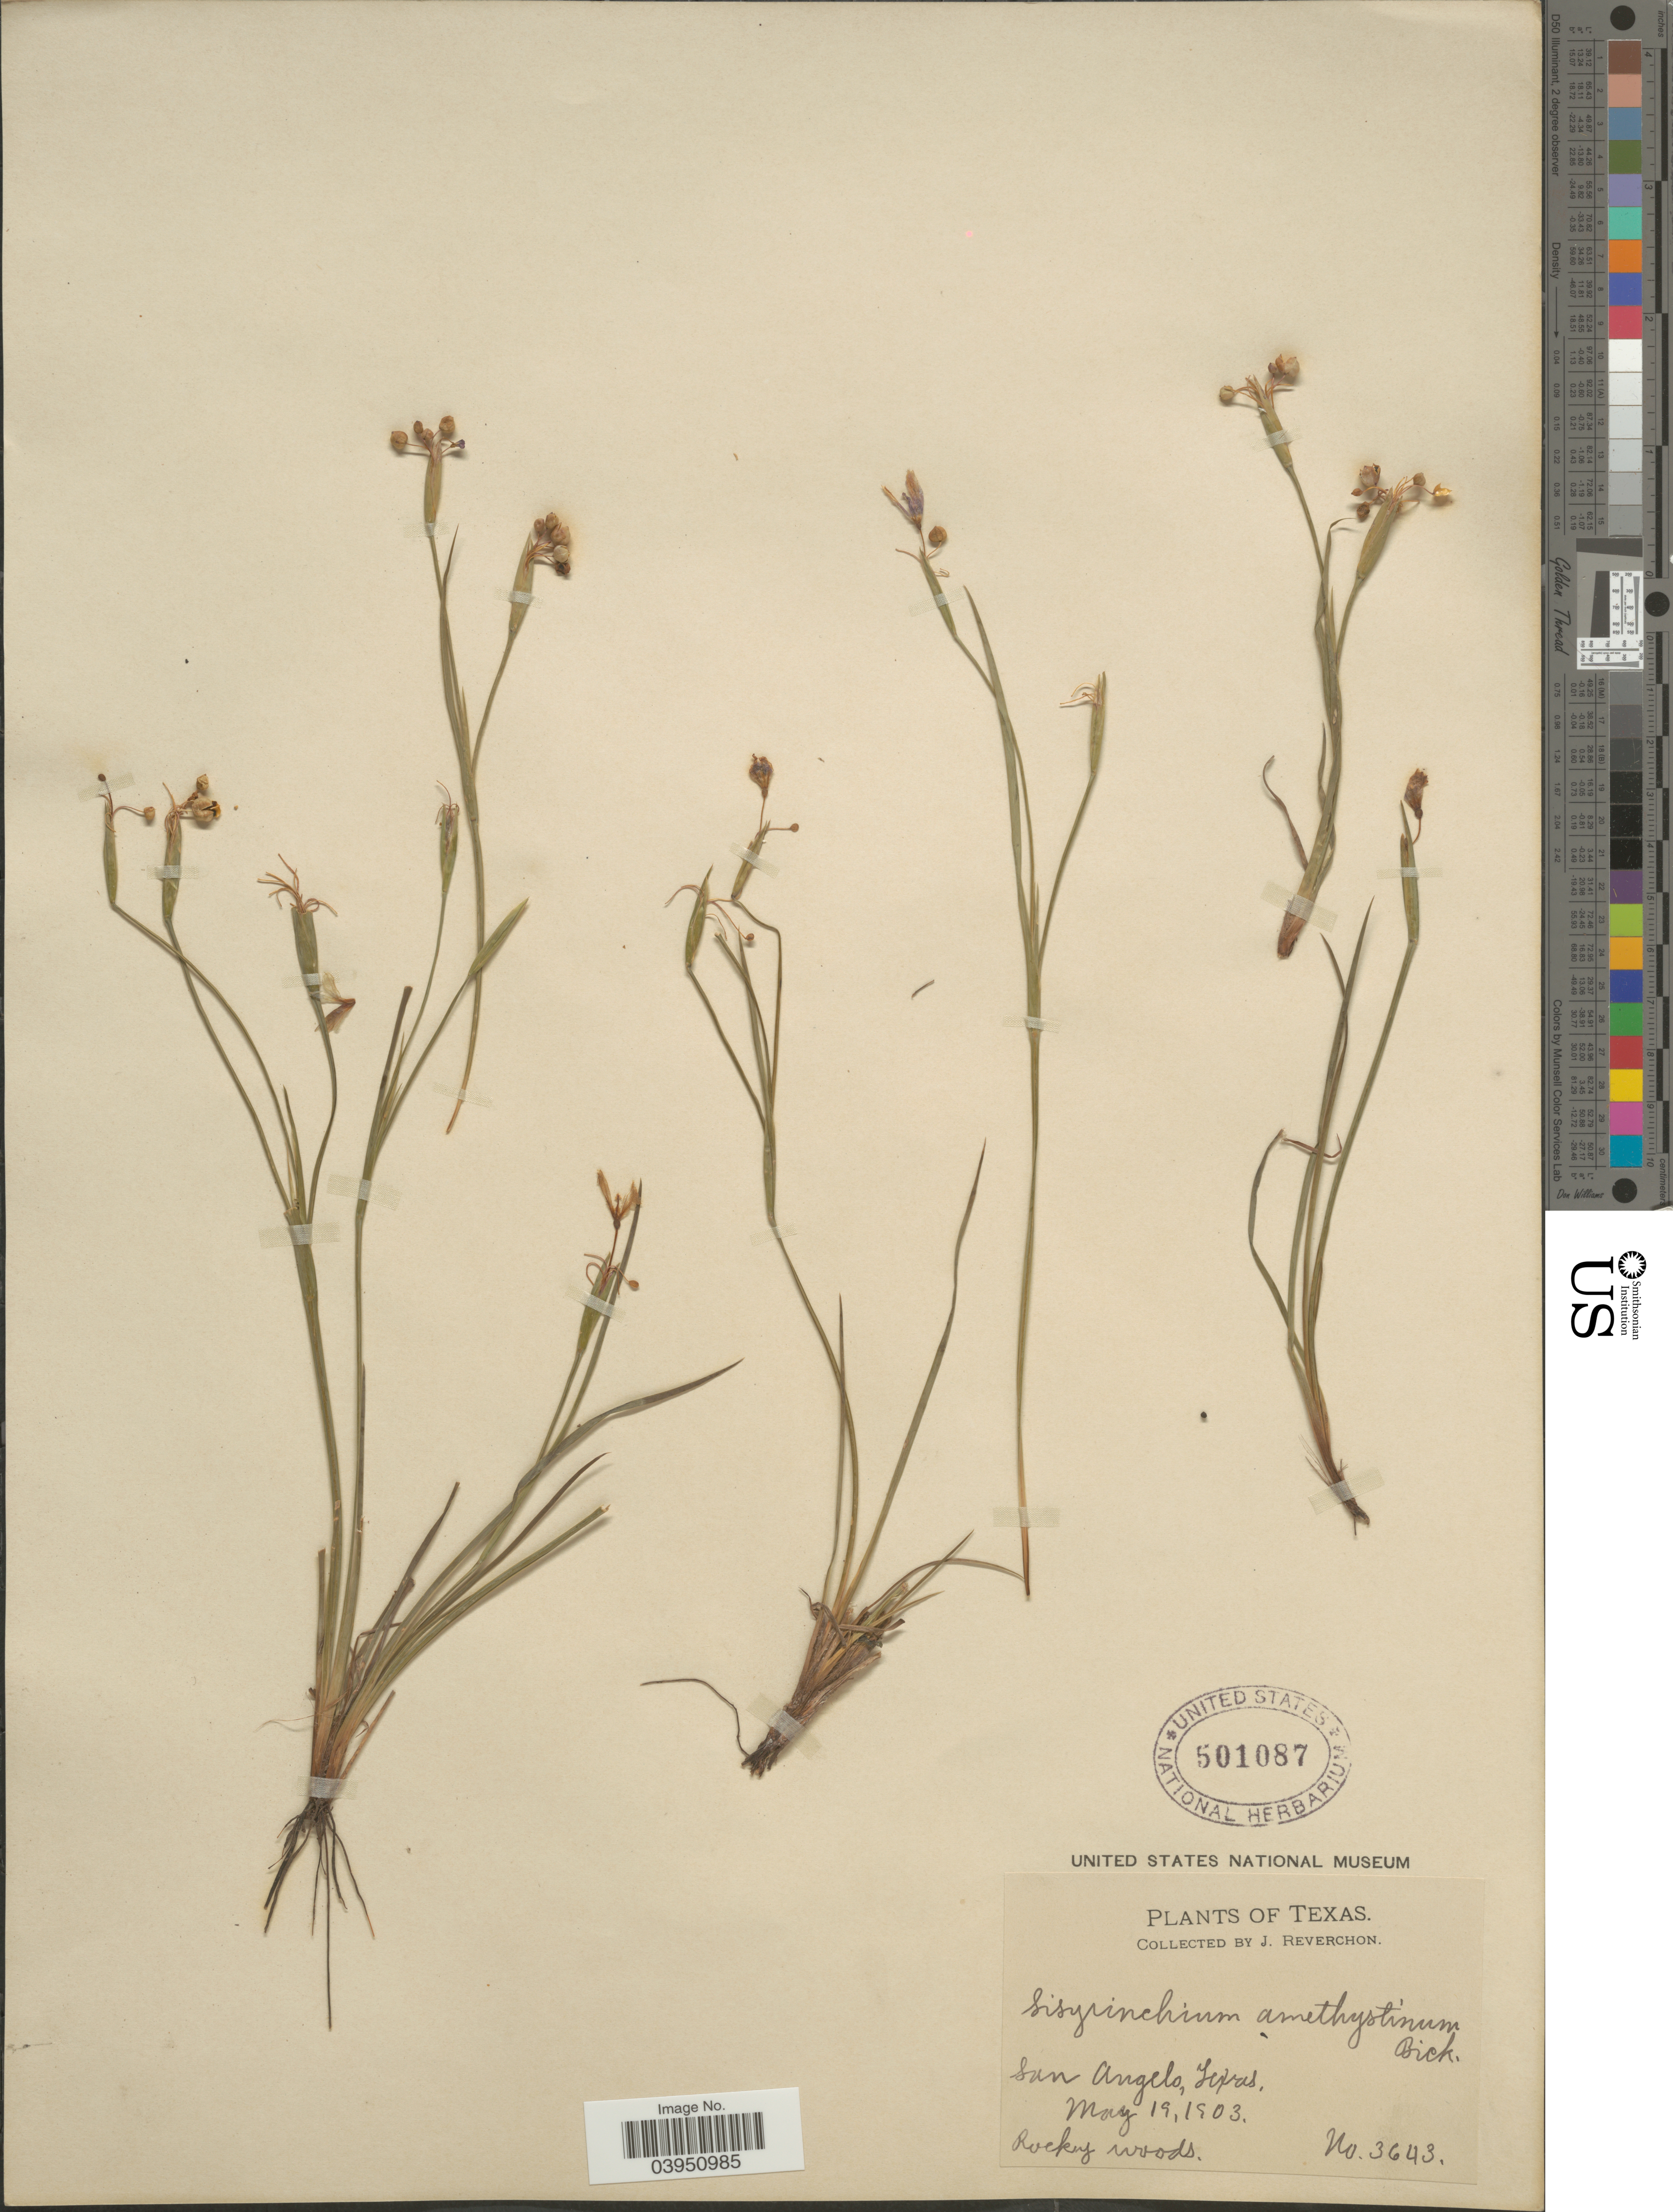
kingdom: Plantae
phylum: Tracheophyta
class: Liliopsida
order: Asparagales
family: Iridaceae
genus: Sisyrinchium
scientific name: Sisyrinchium ensigerum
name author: E.P. Bicknell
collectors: J. Reverchon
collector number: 3643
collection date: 1903-05-19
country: United States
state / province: Texas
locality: San Angelo.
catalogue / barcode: US 501087